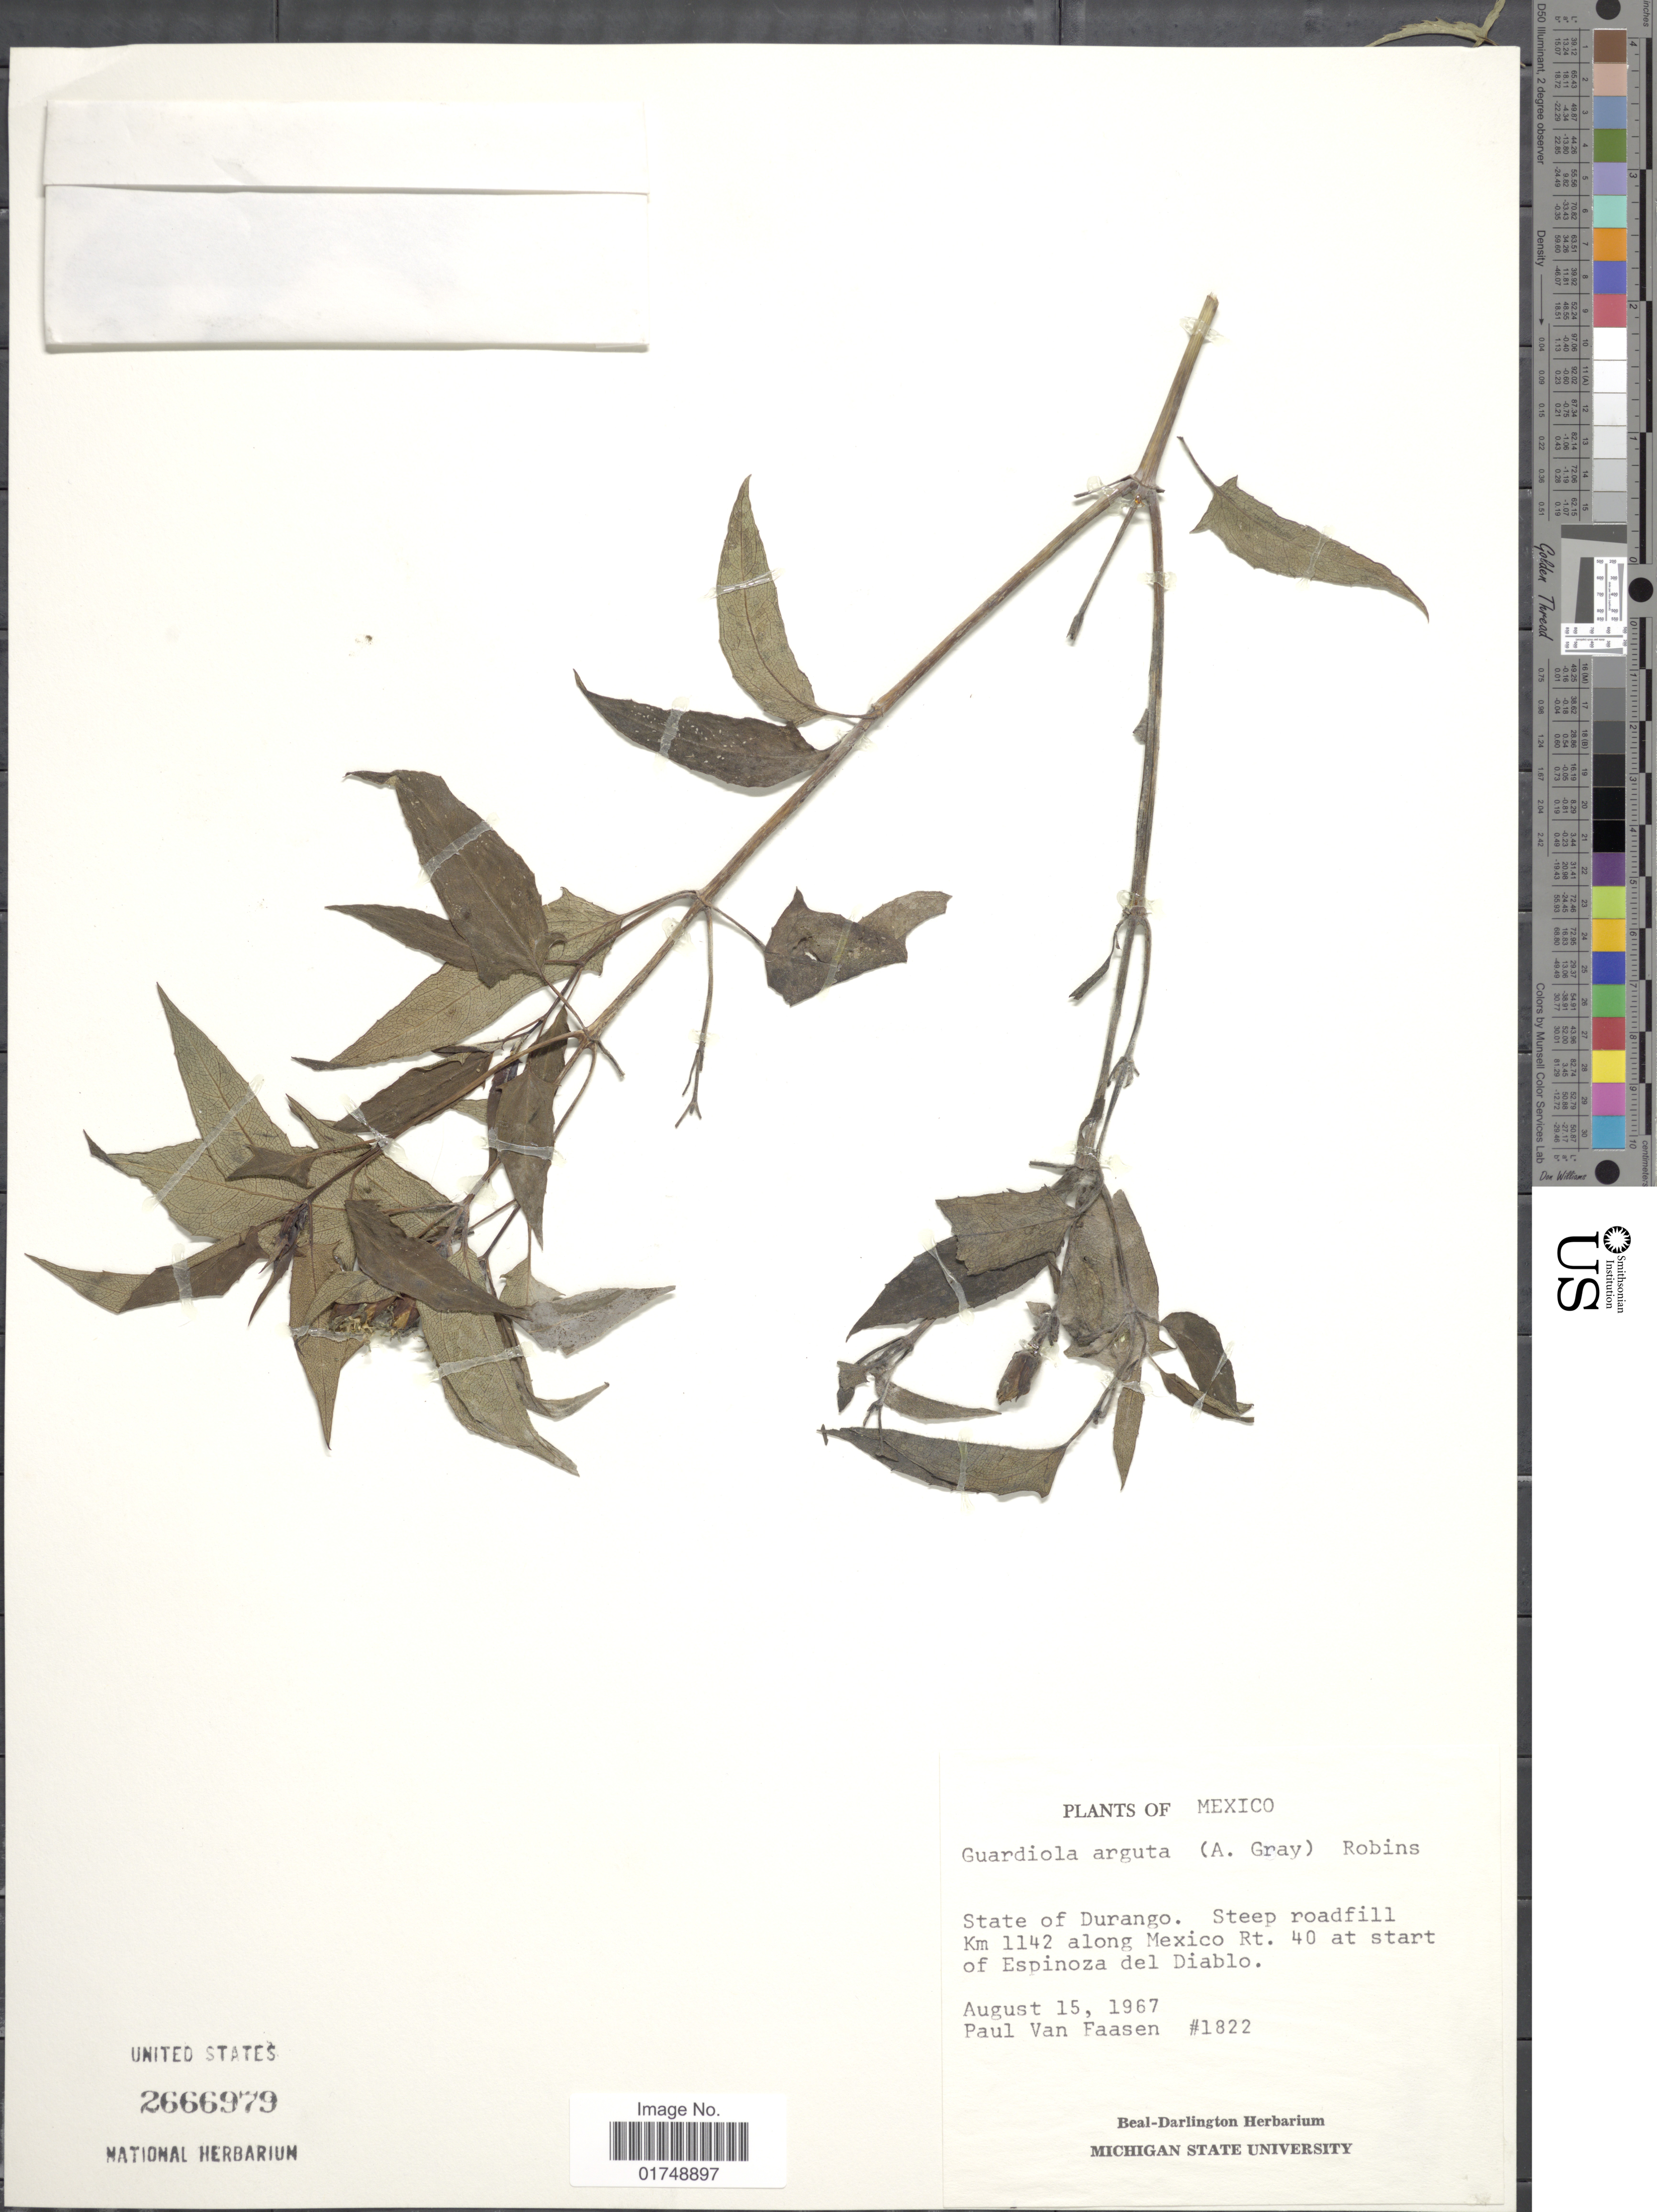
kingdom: Plantae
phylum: Tracheophyta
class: Magnoliopsida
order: Asterales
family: Asteraceae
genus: Guardiola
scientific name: Guardiola arguta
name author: (A. Gray) B.L. Rob.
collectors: P. Van Faasen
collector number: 1822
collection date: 1967-08-15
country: Mexico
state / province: Durango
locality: Km 1142 along Mexico Rt. 40 at start of Espinoza del Diablo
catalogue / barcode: US 2666979